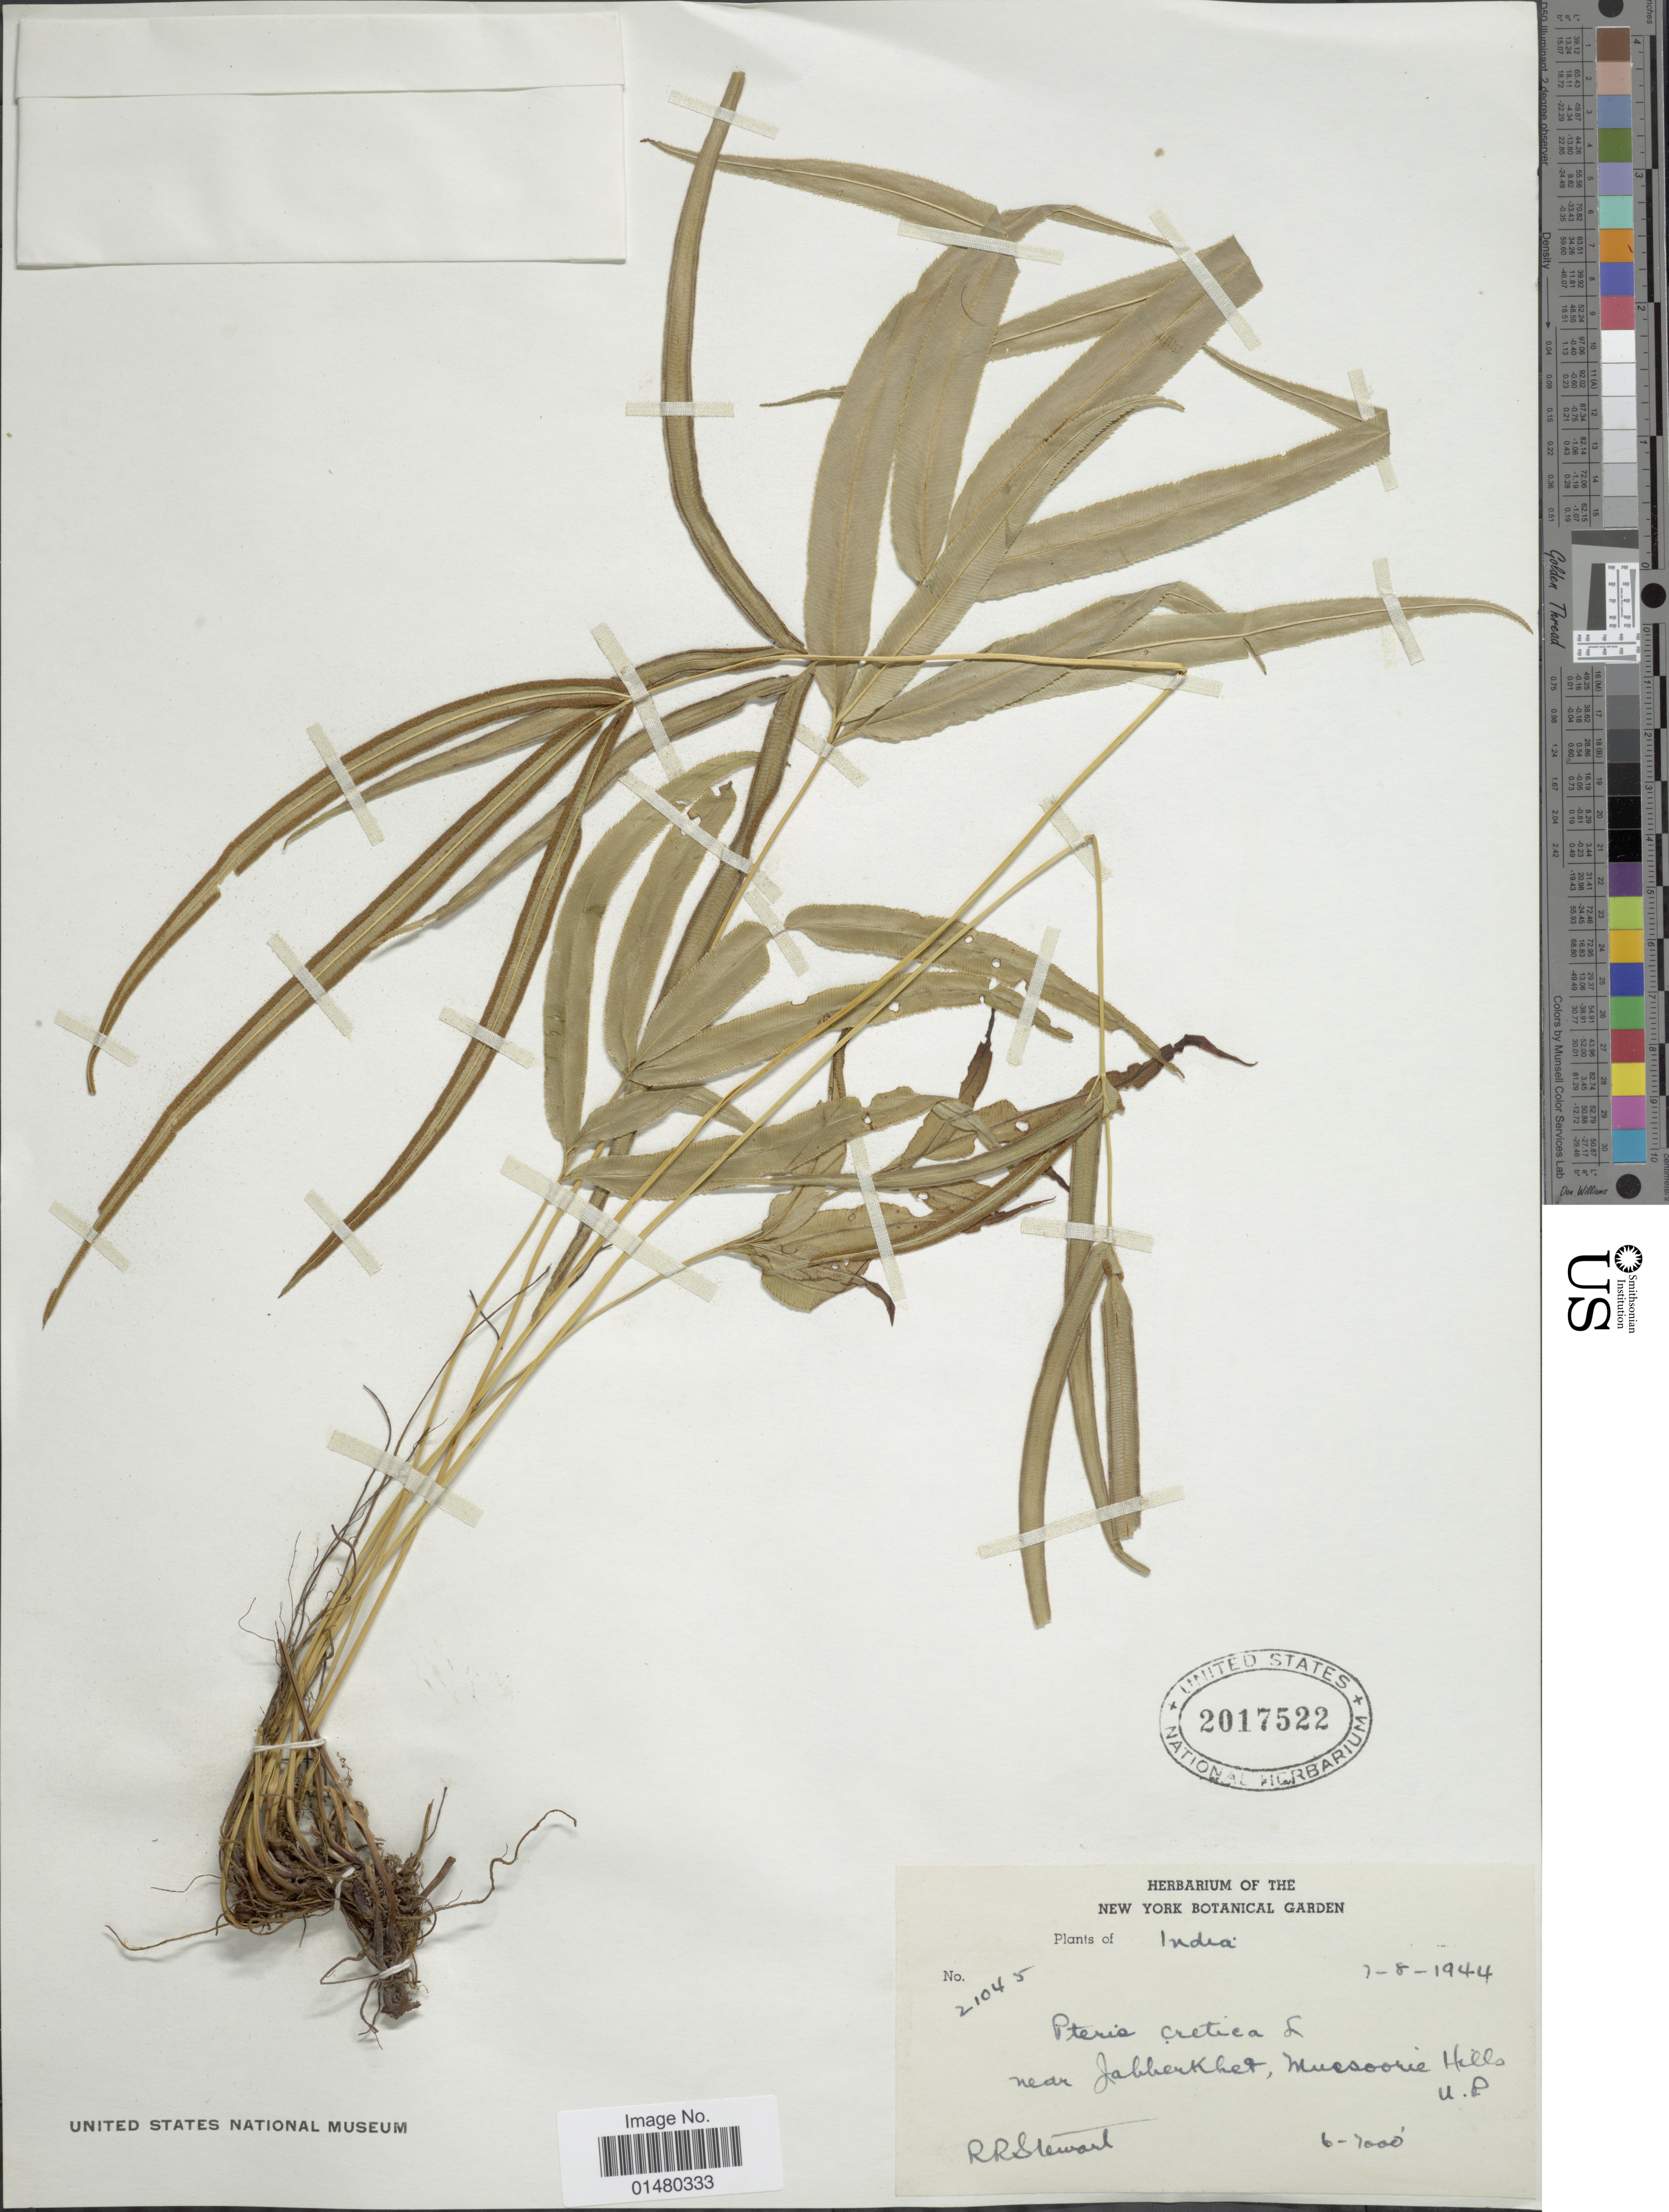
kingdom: Plantae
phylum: Tracheophyta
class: Polypodiopsida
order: Polypodiales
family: Pteridaceae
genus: Pteris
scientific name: Pteris cretica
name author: L.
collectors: R. R. Stewart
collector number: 21045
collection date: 1944-08-07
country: India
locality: Near Jabherkhet, mussoorie Hills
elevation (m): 1829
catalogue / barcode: US 2017522